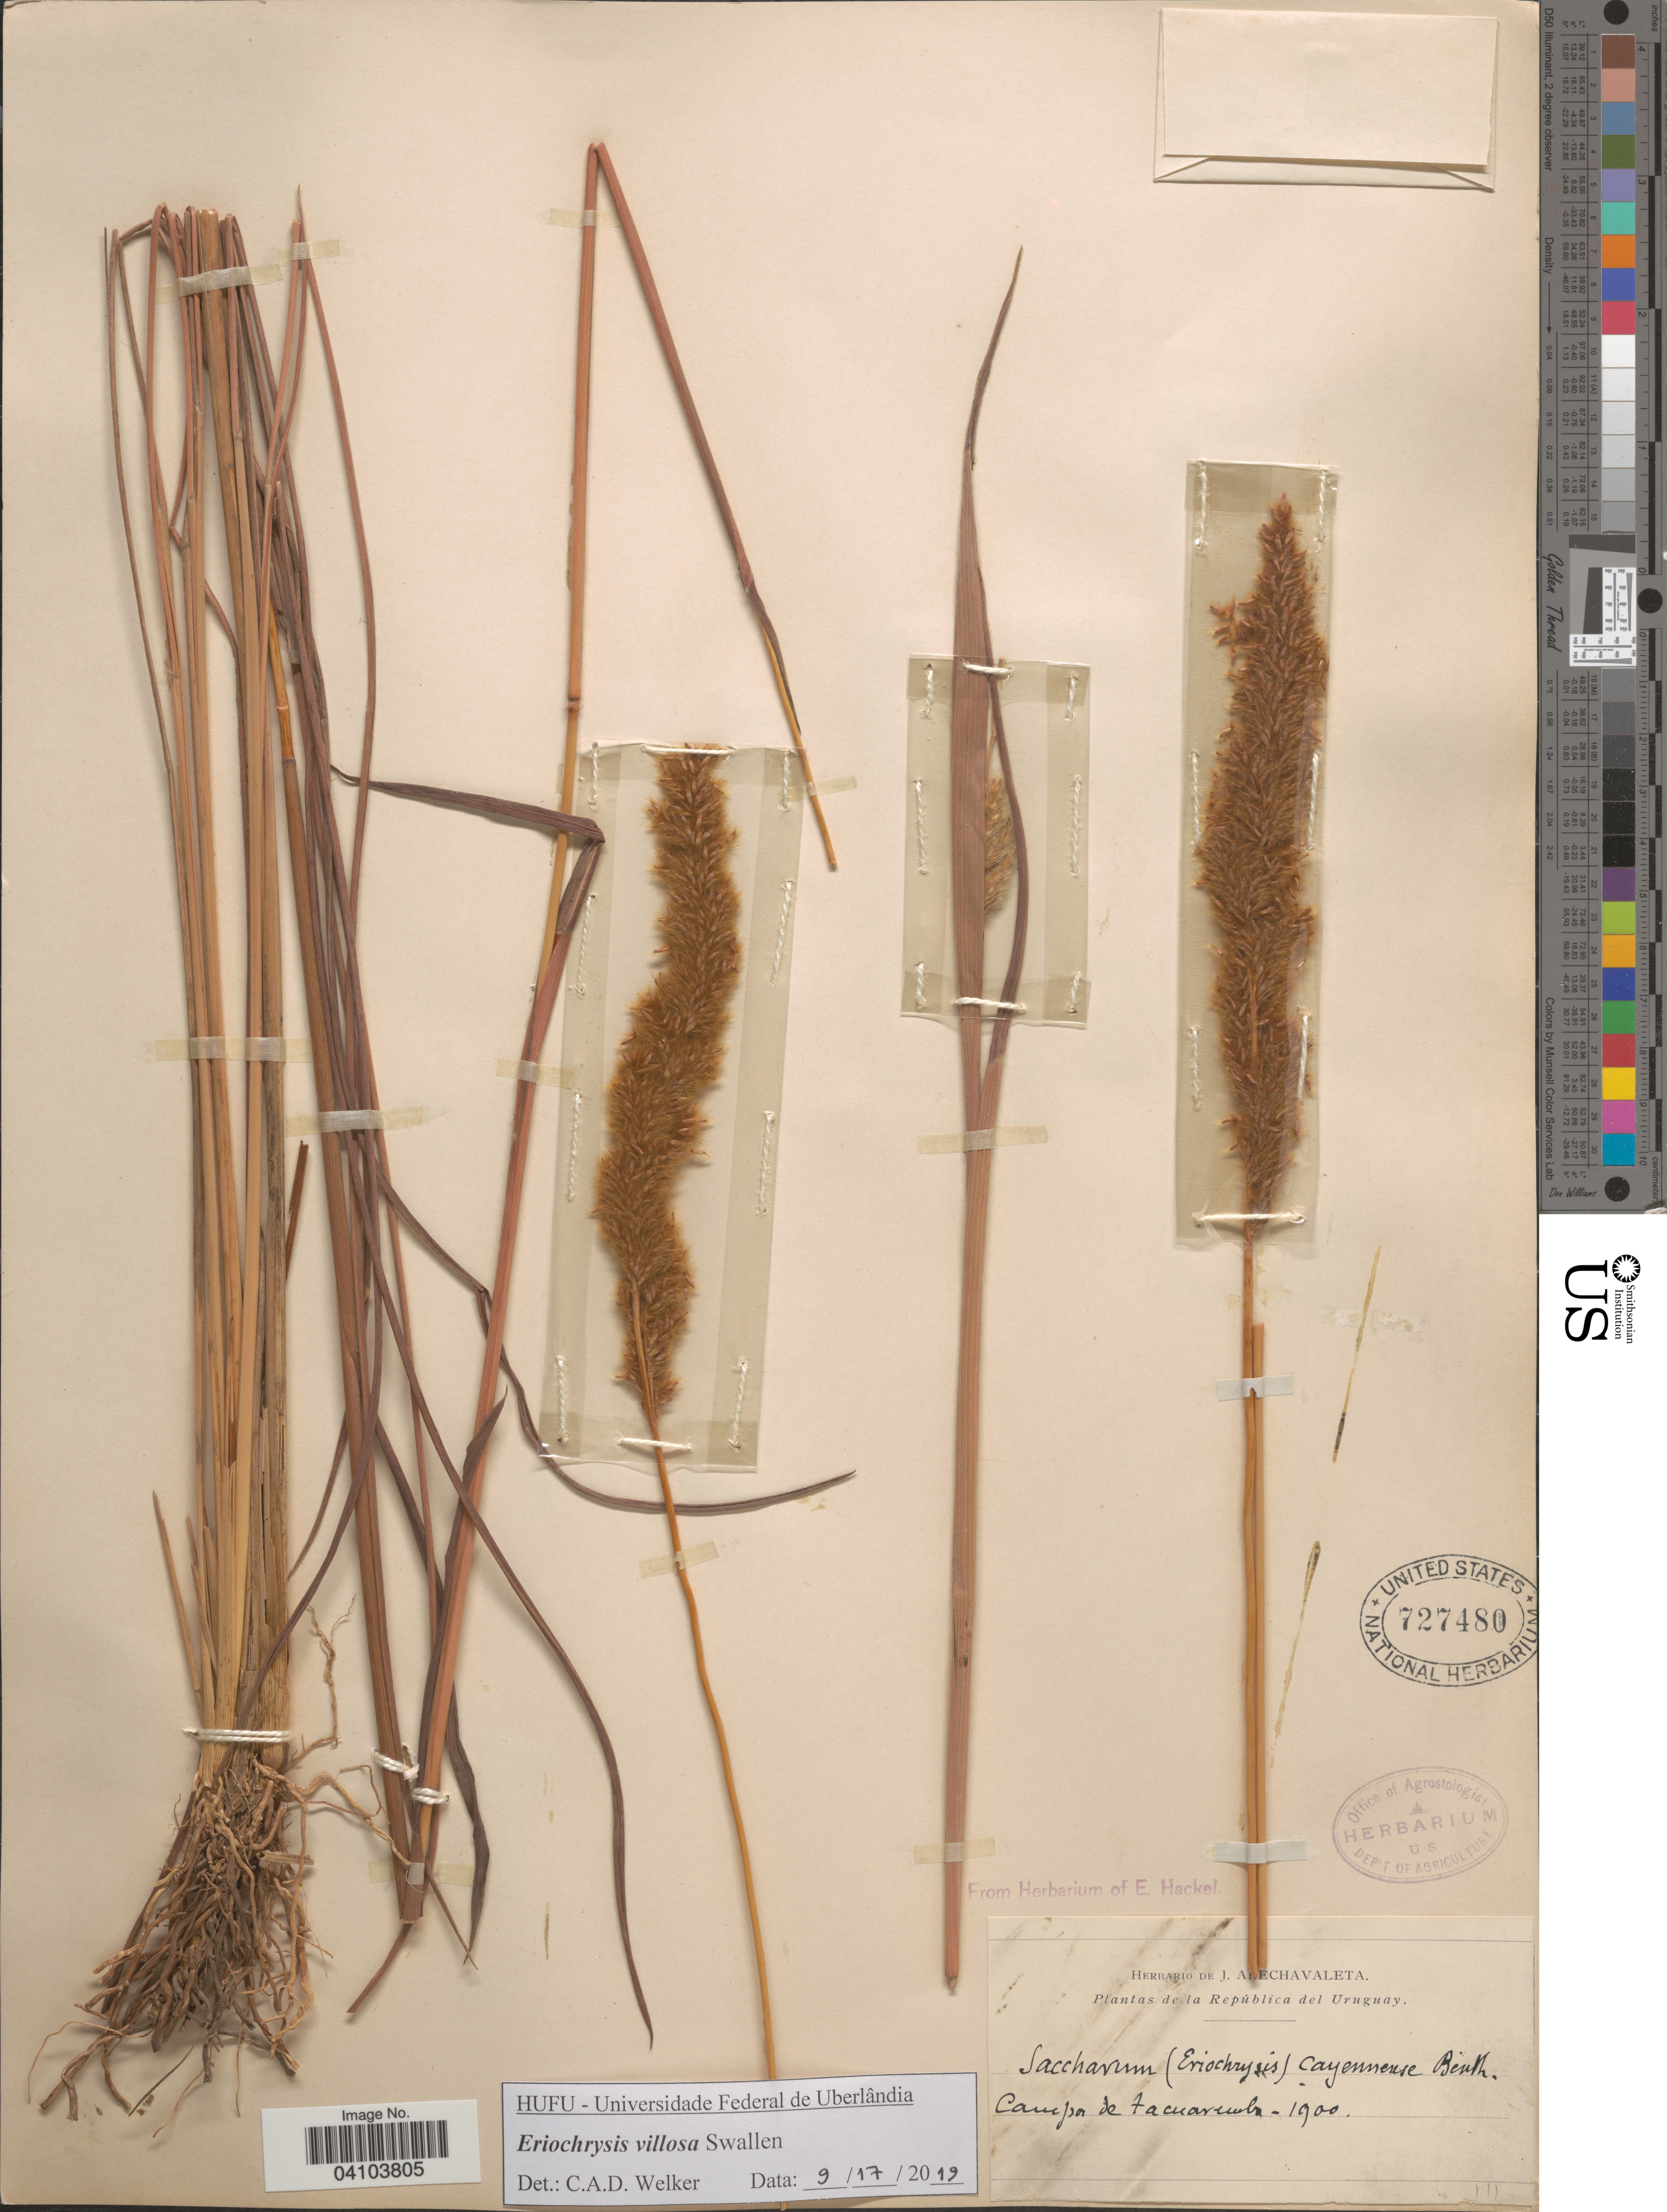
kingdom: Plantae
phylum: Tracheophyta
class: Liliopsida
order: Poales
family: Poaceae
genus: Eriochrysis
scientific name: Eriochrysis villosa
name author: Swallen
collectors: ex herb. de J. Arechavaleta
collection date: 1900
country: Uruguay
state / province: Tacuarembó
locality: República del Uruguay. Campos de tacuarembo.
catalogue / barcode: US 727480